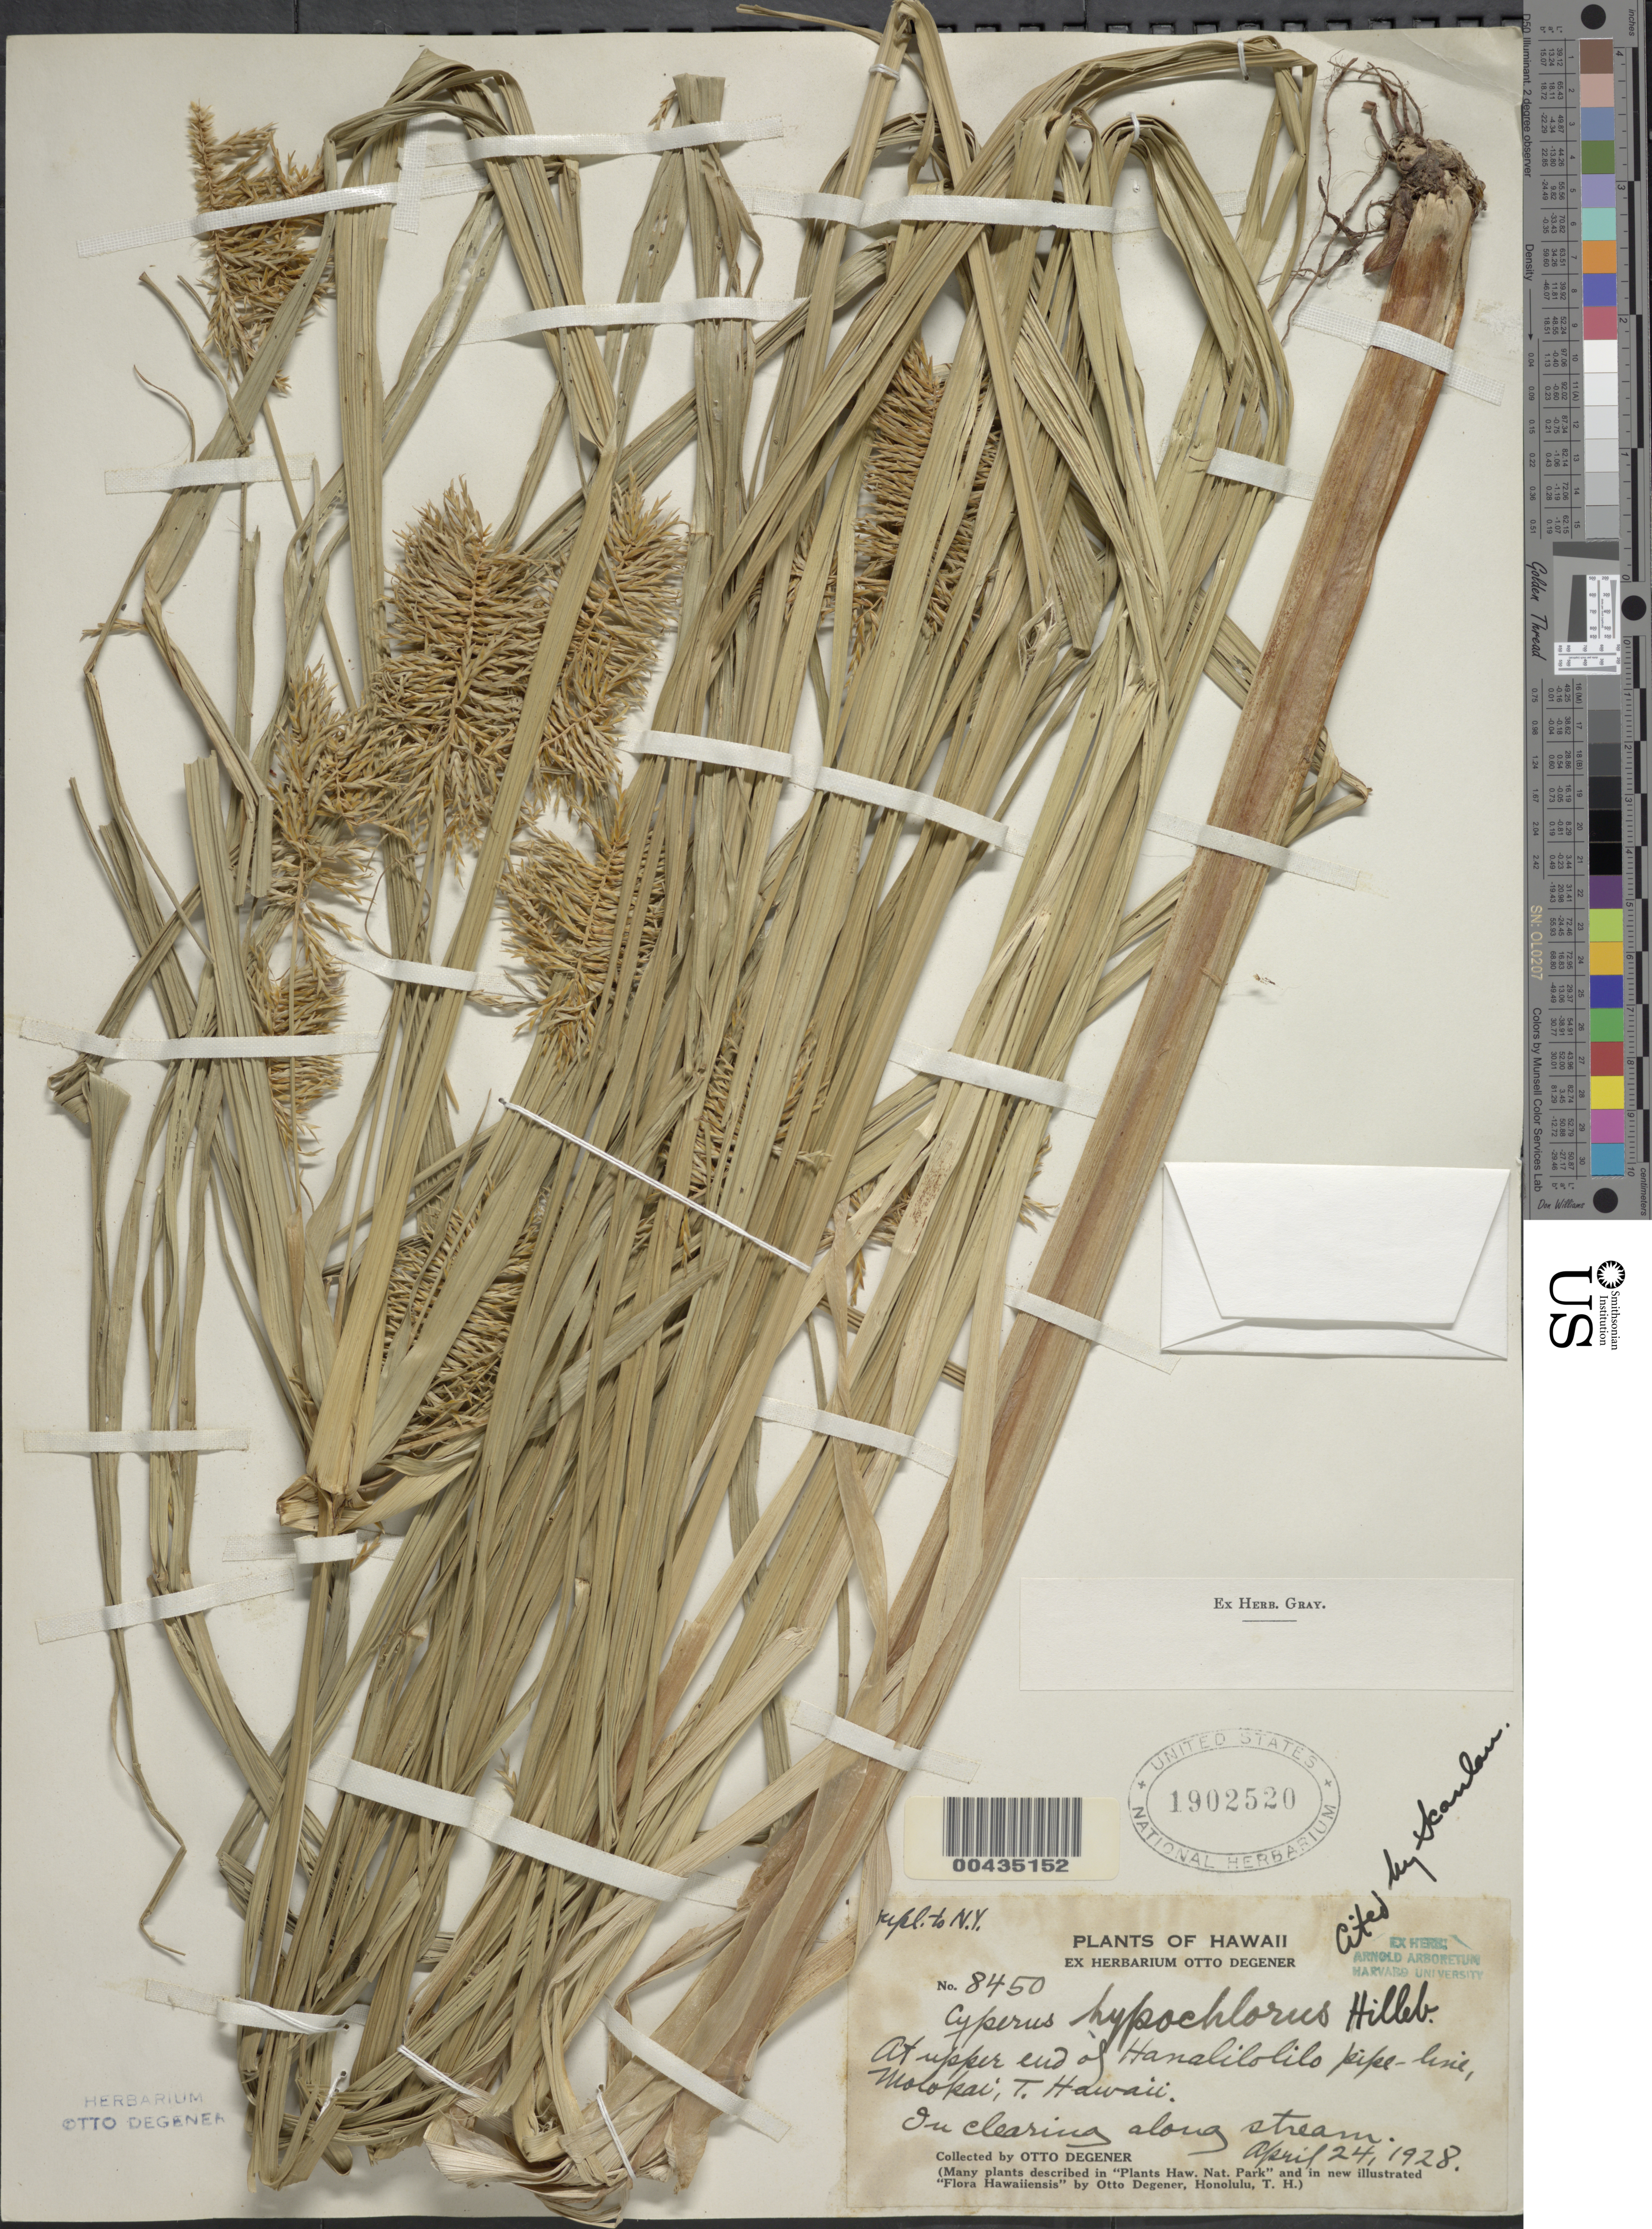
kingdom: Plantae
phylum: Tracheophyta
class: Liliopsida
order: Poales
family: Cyperaceae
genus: Cyperus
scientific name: Cyperus hypochlorus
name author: Hillebr.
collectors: O. Degener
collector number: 8450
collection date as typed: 24 Apr 1928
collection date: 1928-04-24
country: United States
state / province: Hawaii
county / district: Maui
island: Moloka'i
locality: At upper end of Hanalilolilo pipe-line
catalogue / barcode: US 1902520